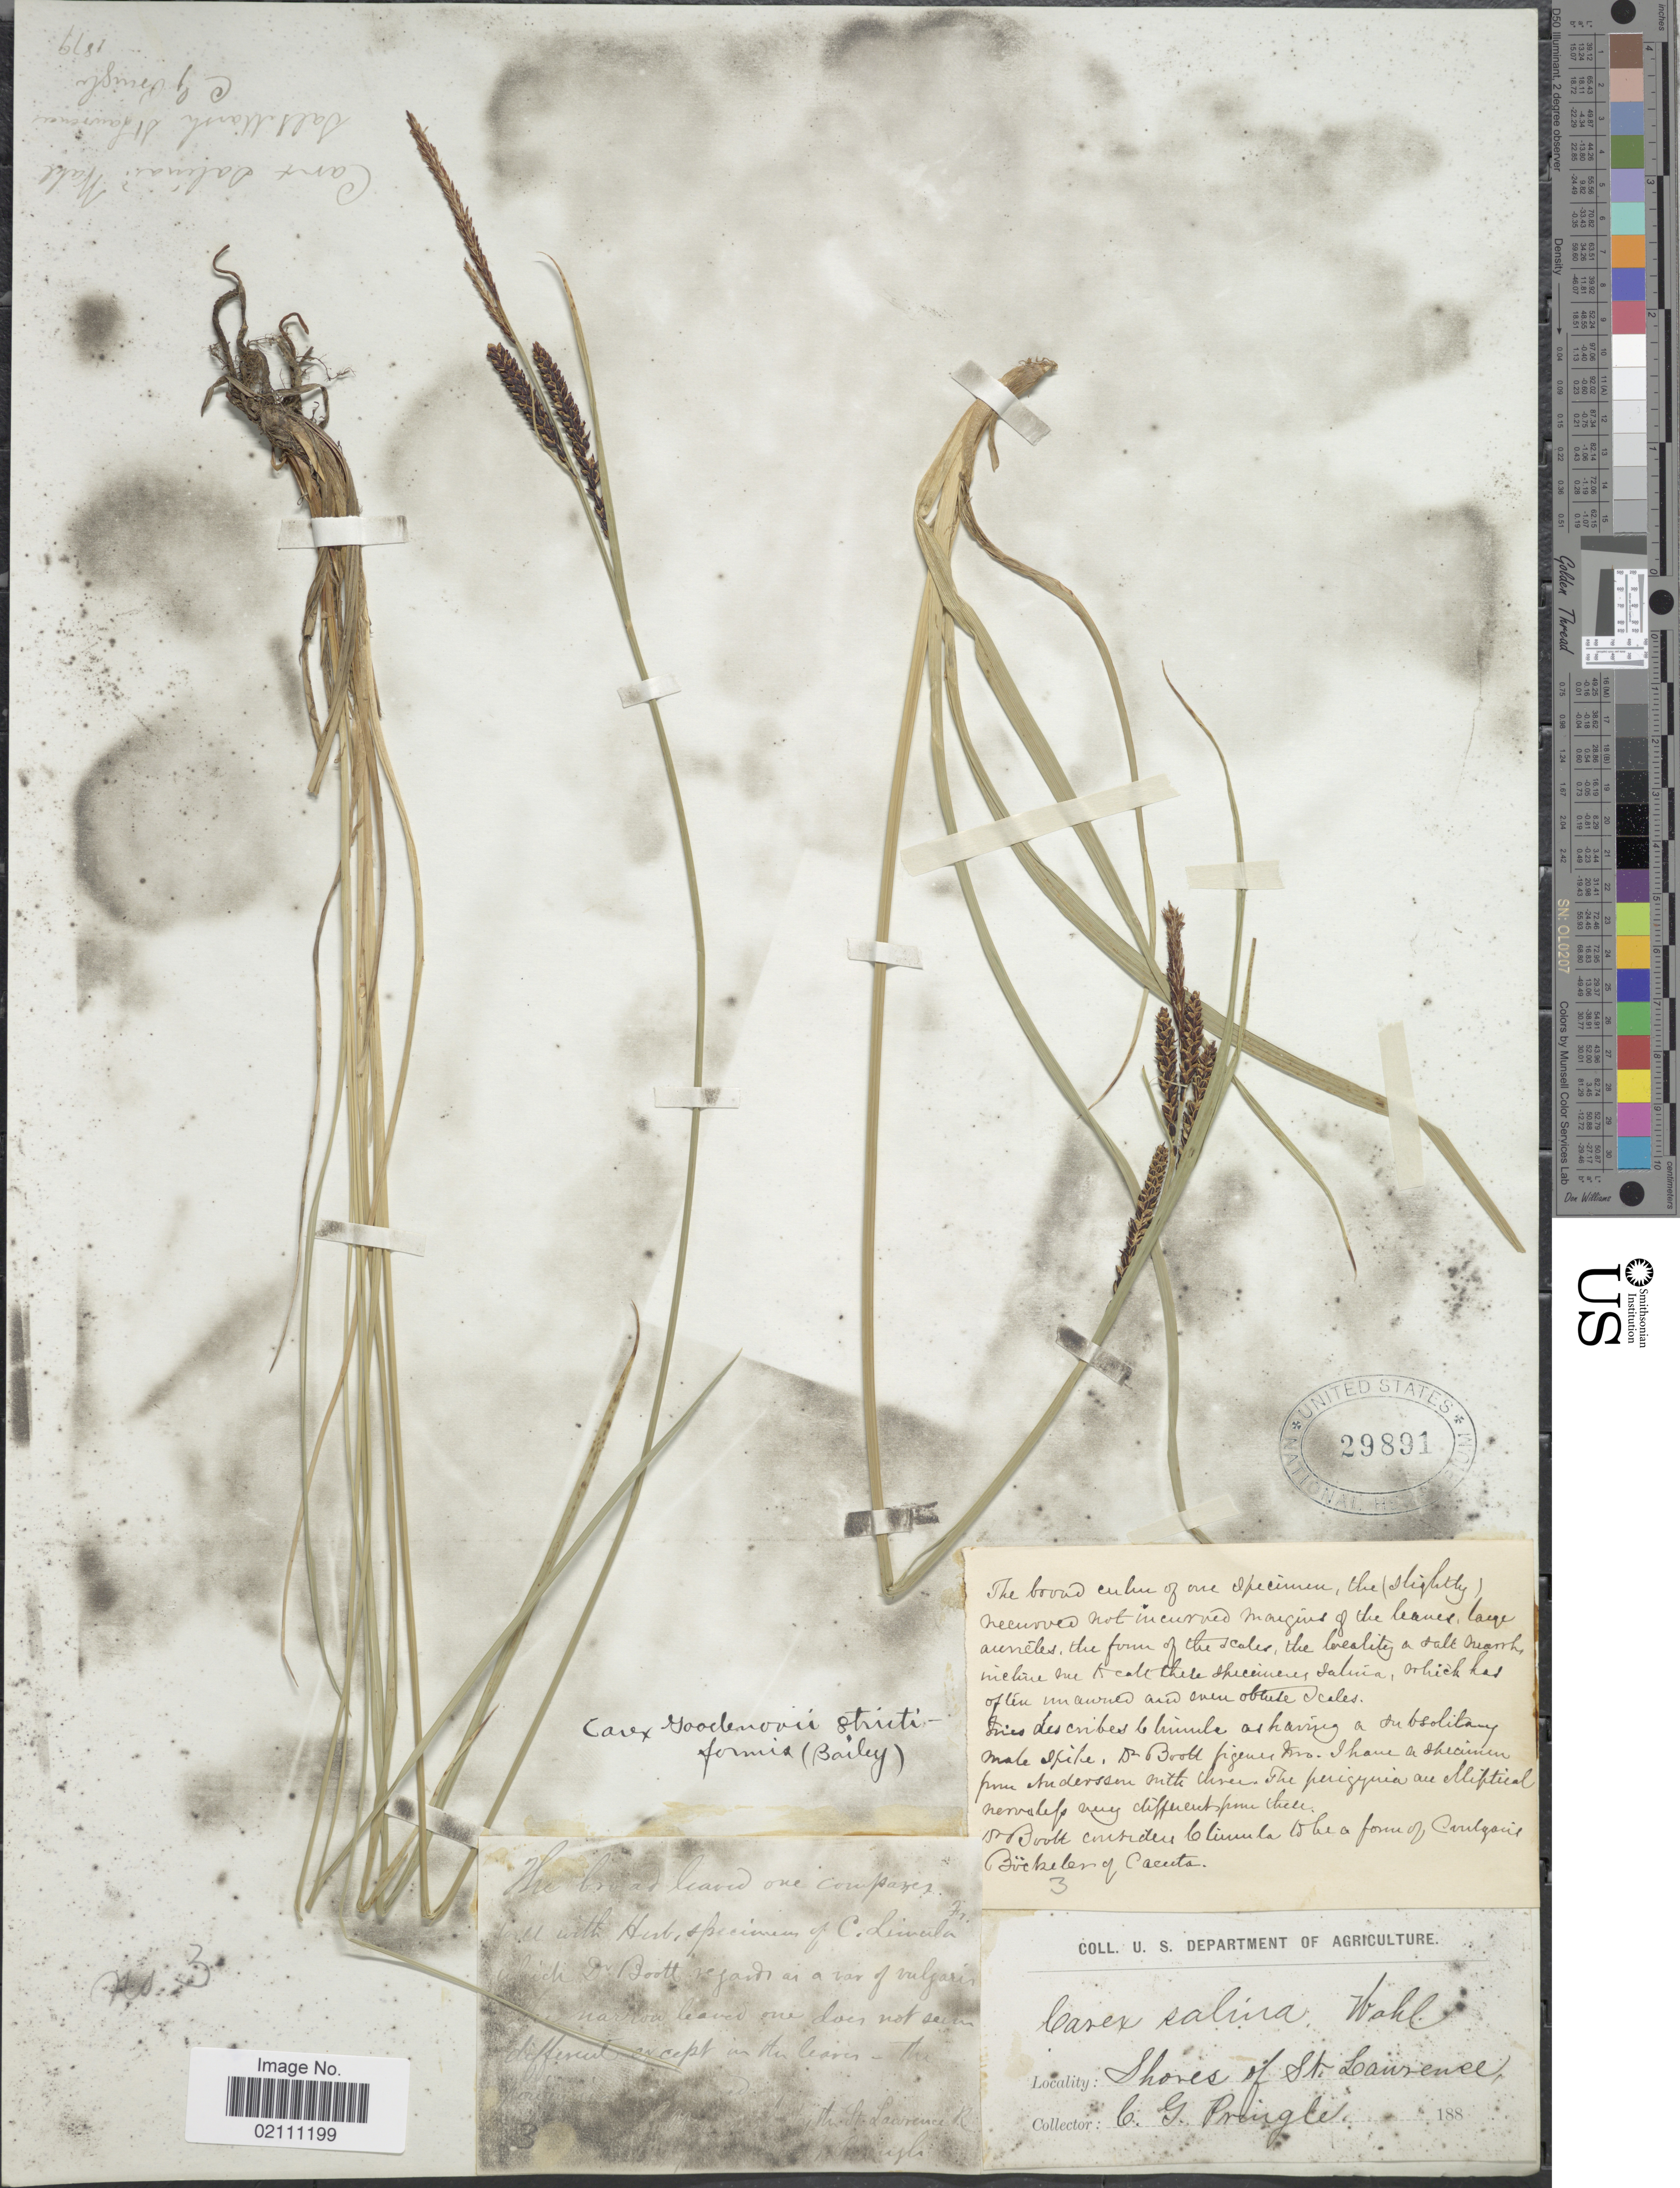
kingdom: Plantae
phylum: Tracheophyta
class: Liliopsida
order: Poales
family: Cyperaceae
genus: Carex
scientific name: Carex nigra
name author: (L.) Reichard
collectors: C. G. Pringle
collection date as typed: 188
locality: Shores of St. Lawrence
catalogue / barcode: US 29891